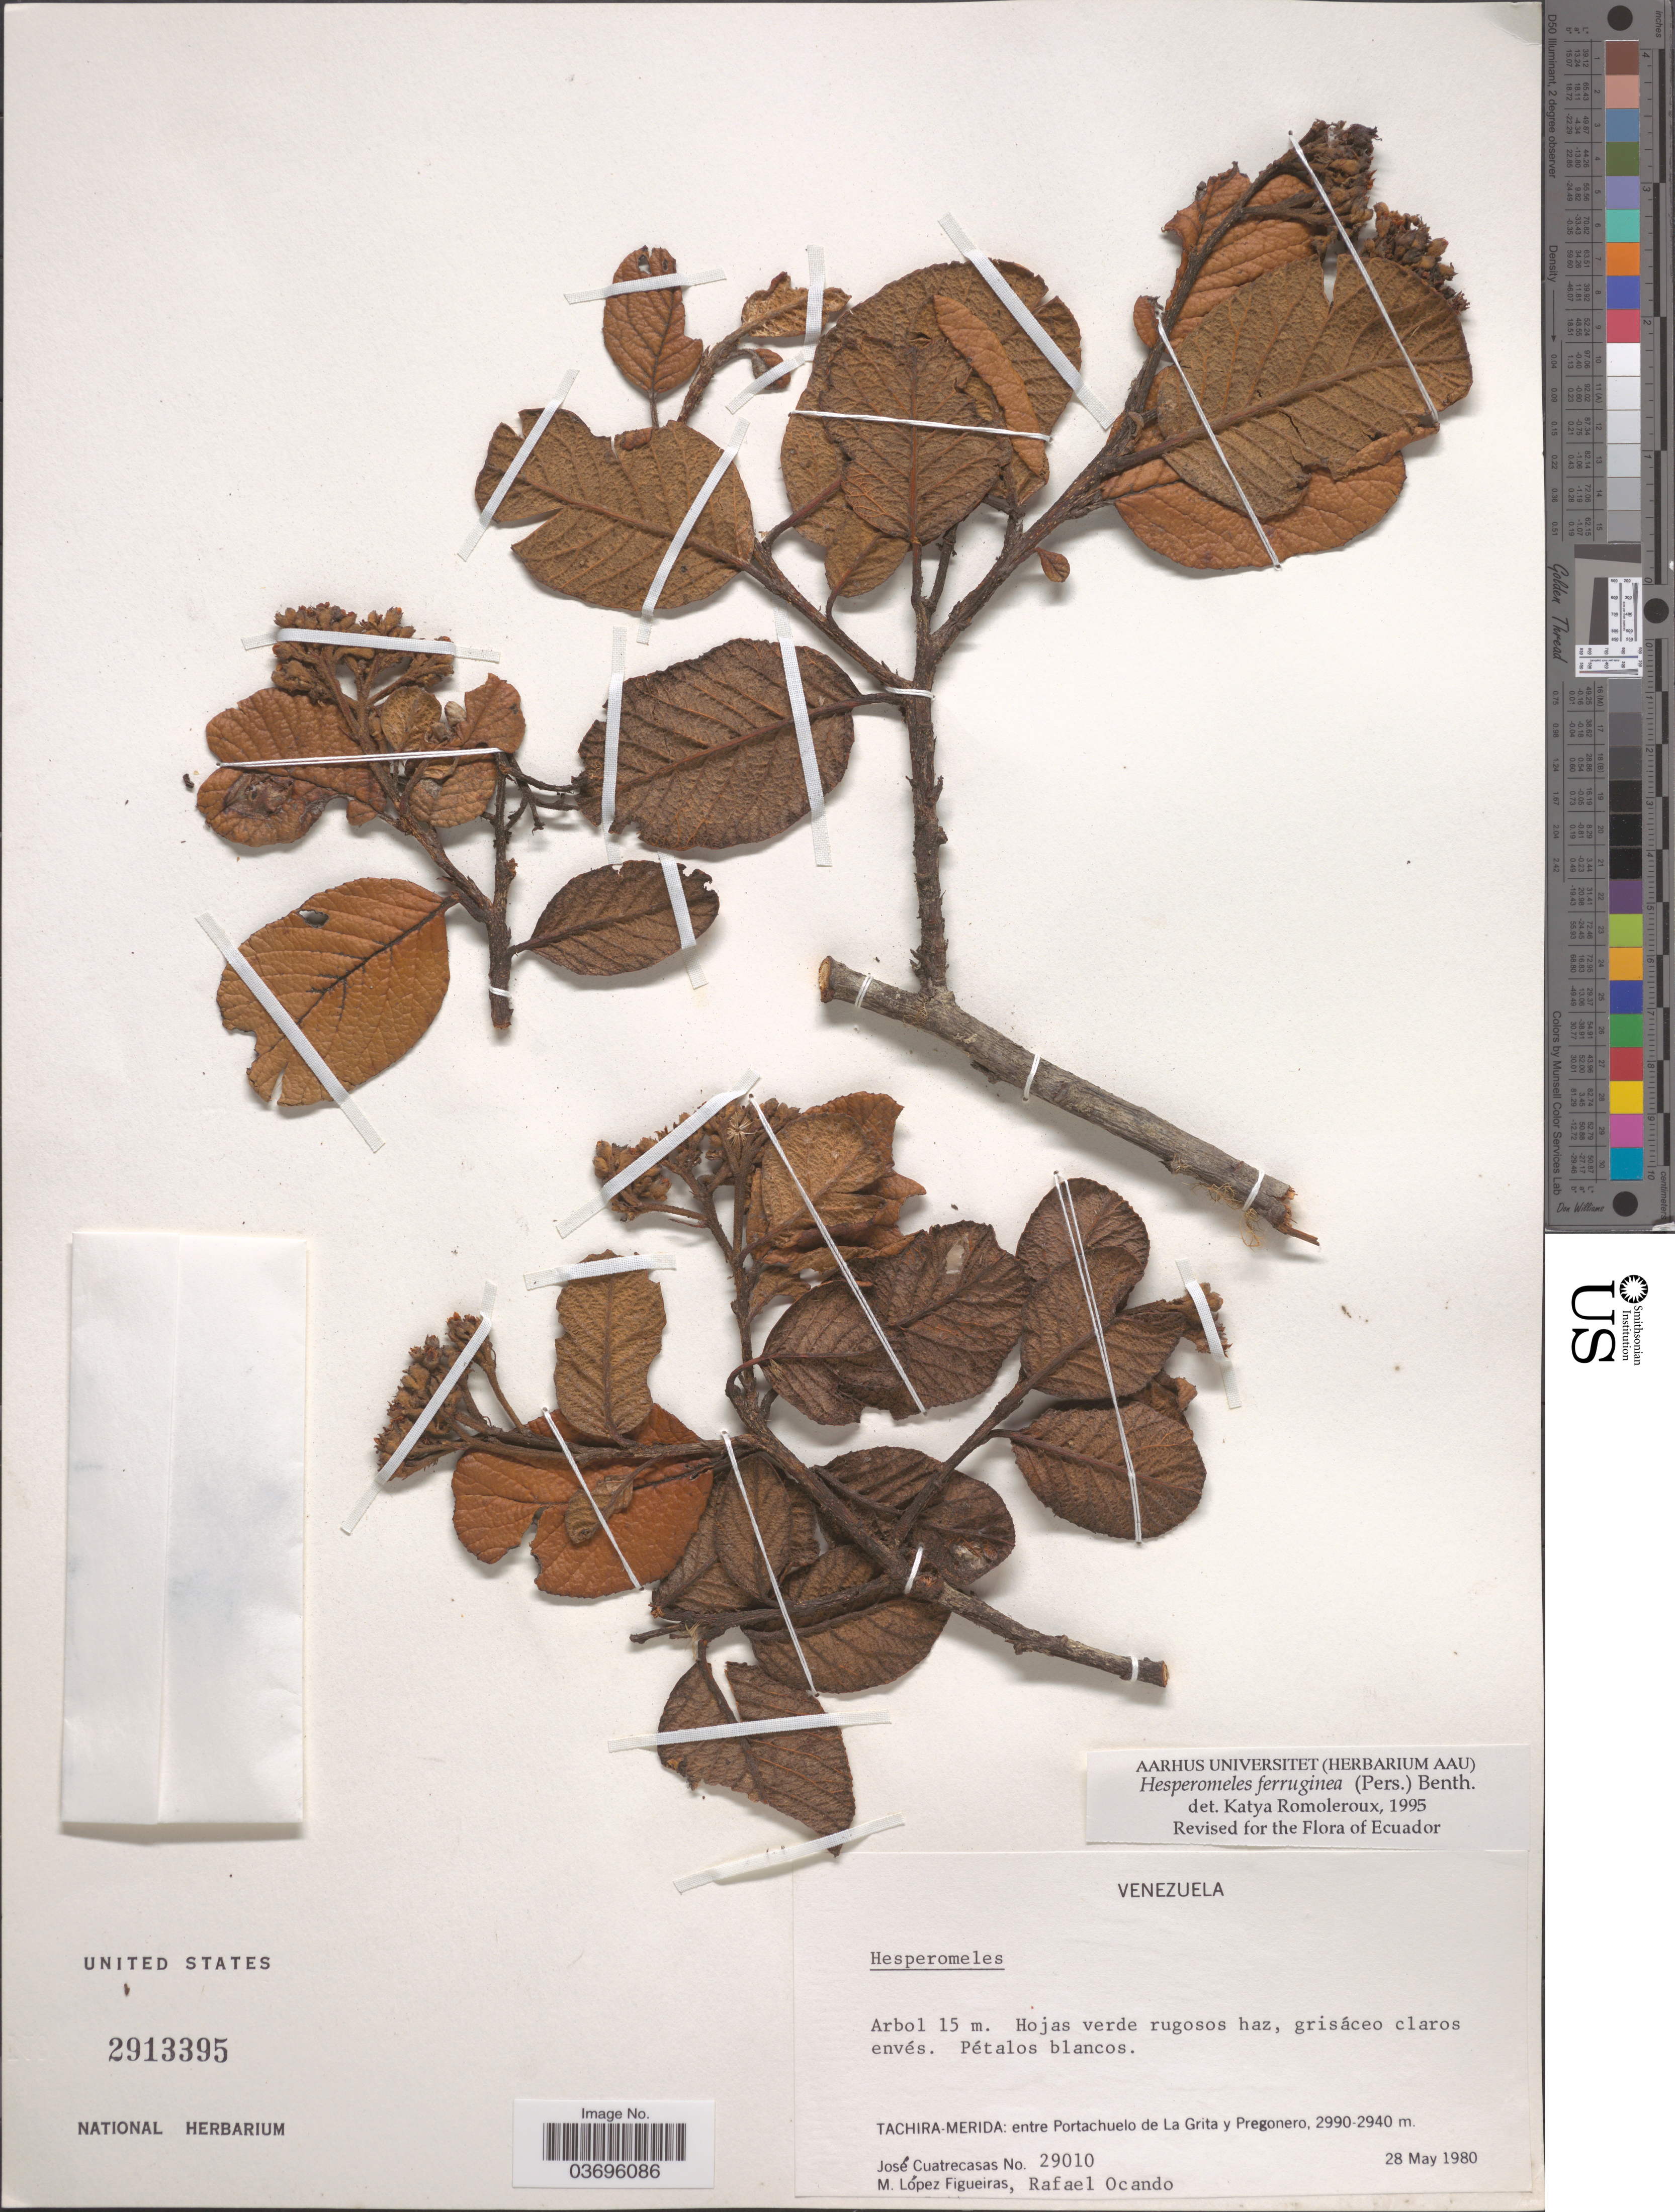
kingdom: Plantae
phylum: Tracheophyta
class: Magnoliopsida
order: Rosales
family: Rosaceae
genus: Hesperomeles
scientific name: Hesperomeles ferruginea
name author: (Juss. ex Pers.) Benth.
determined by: Romoleroux, K.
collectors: J. Cuatrecasas, M. López Figueiras & R. Ocando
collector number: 29010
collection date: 1980-05-28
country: Venezuela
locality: Tachira-Merida: entre Portachuelo de La Grita y Pregonero.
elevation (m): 2940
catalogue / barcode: US 2913395